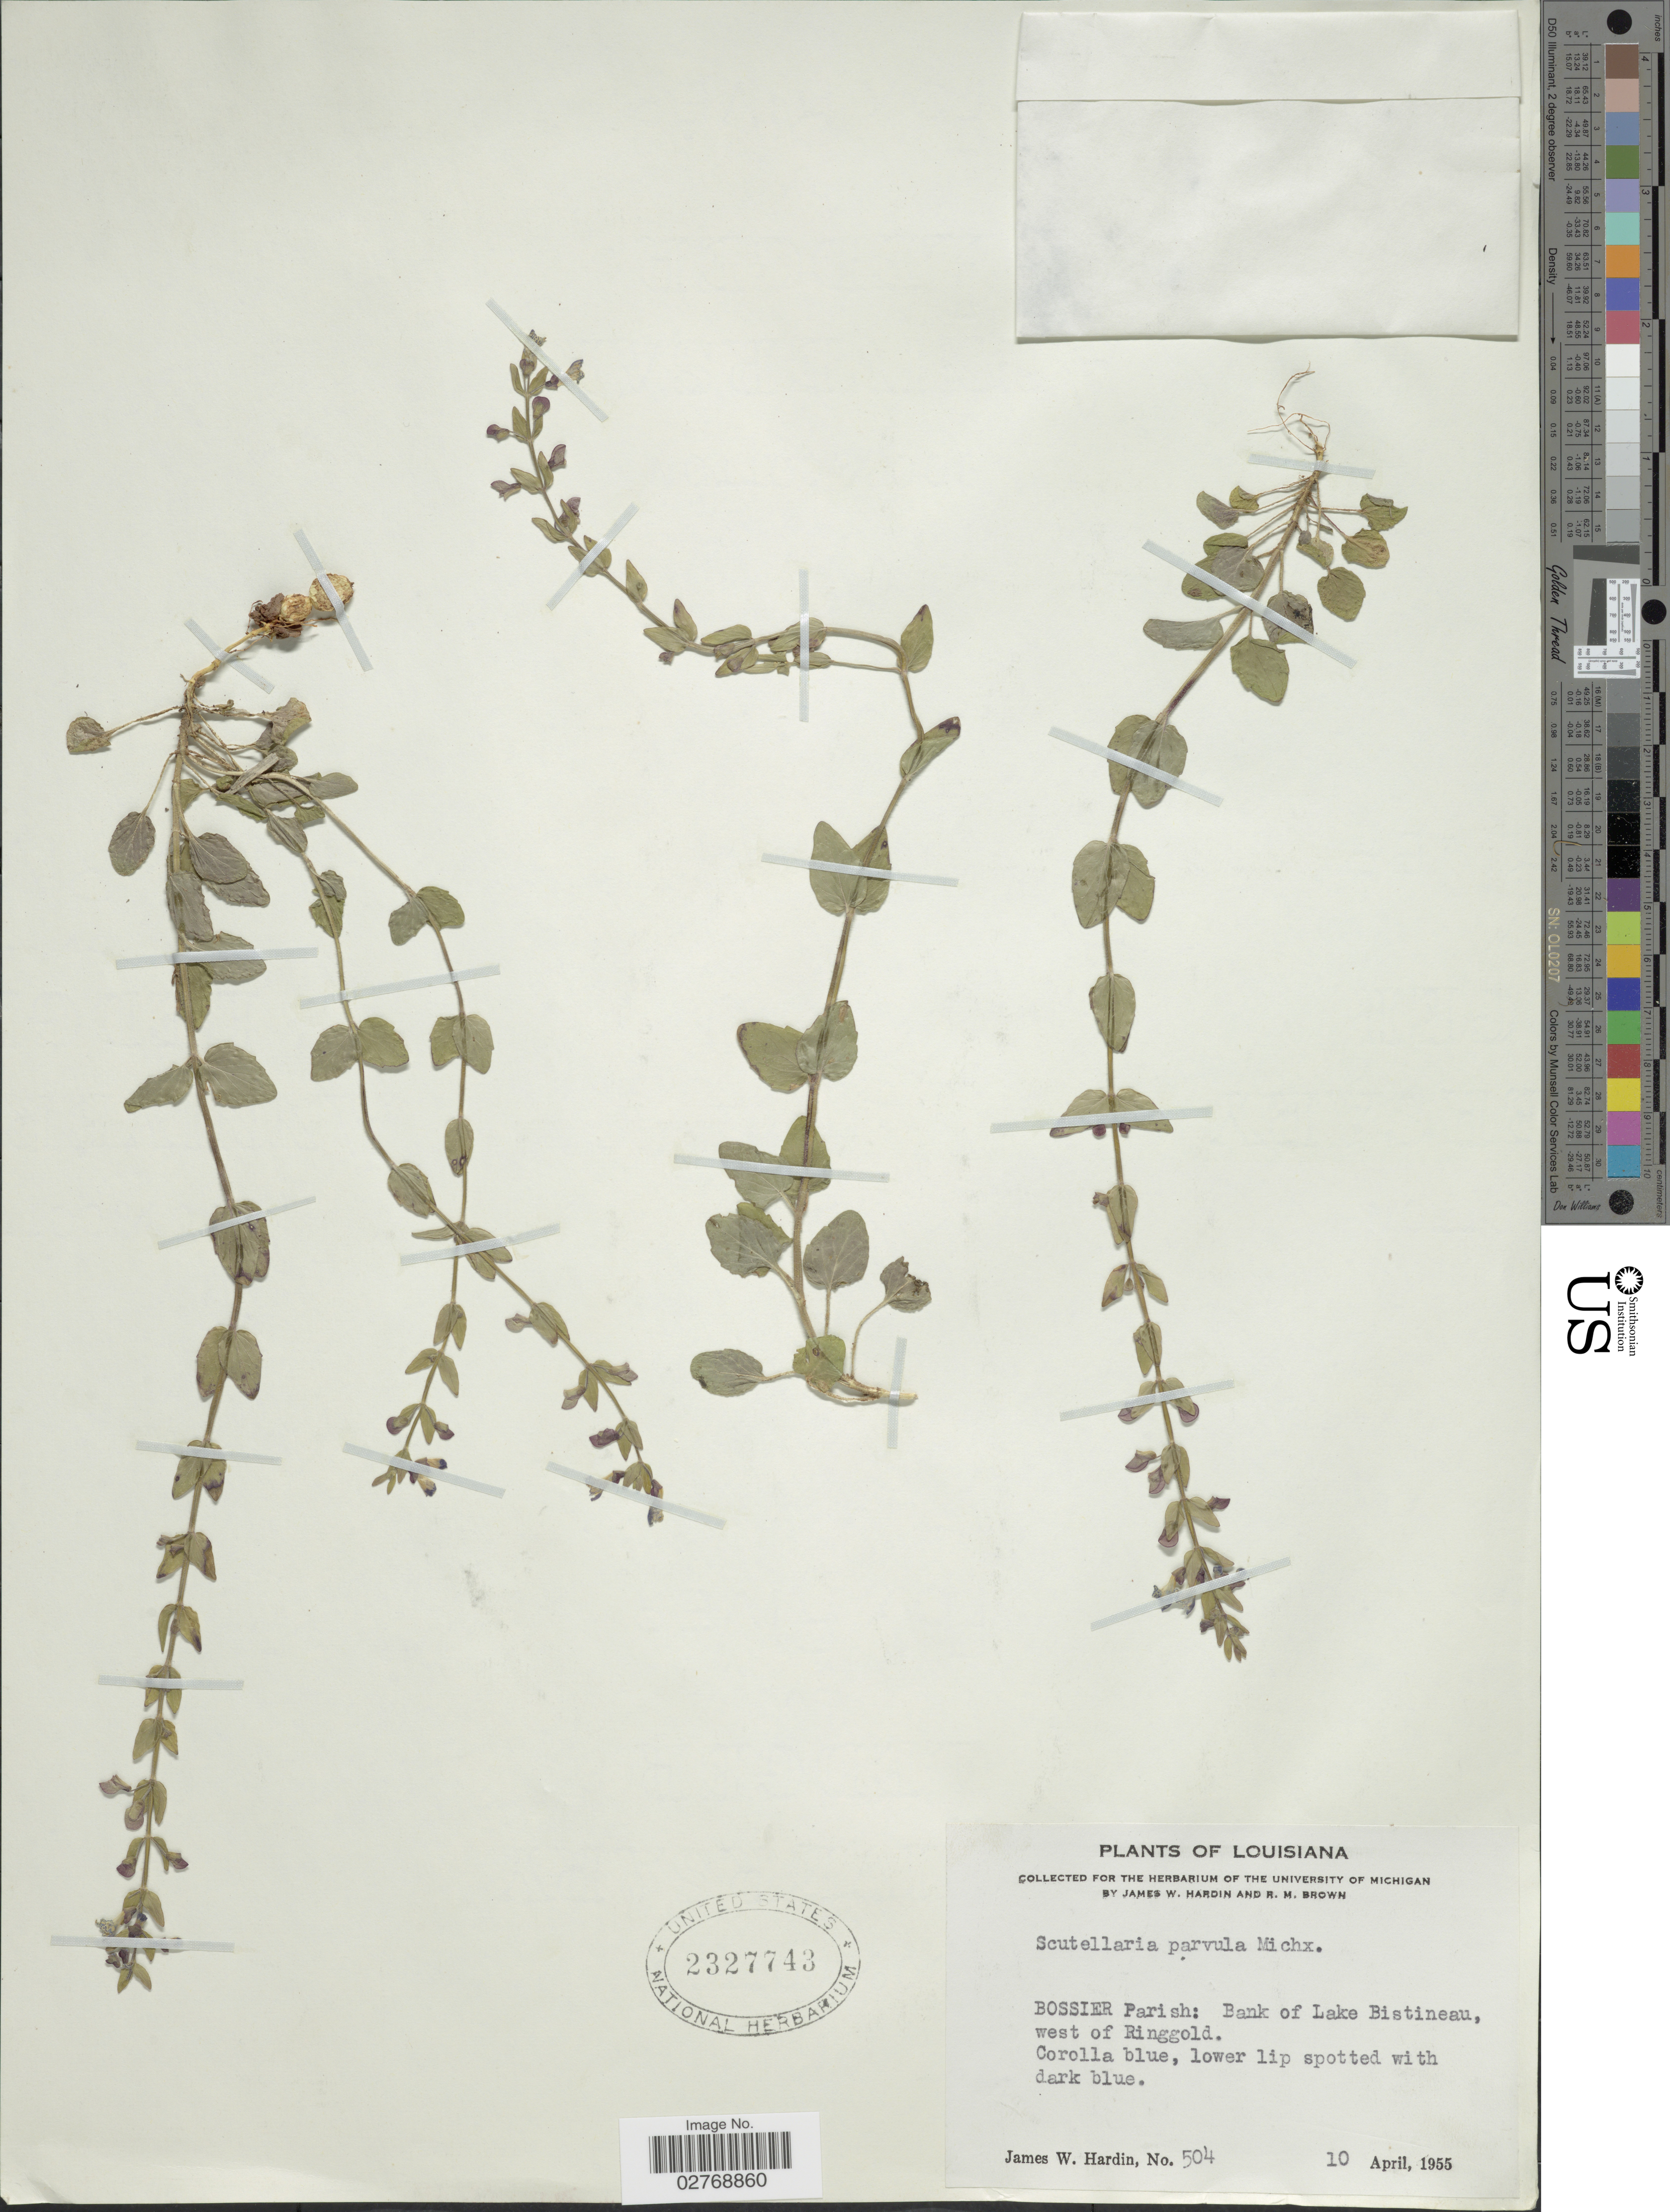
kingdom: Plantae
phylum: Tracheophyta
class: Magnoliopsida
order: Lamiales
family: Lamiaceae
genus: Scutellaria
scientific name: Scutellaria parvula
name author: Michx.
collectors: J. W. Hardin & R. M. Brown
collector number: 504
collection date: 1955-04-10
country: United States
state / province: Louisiana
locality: Bossier Parish: Bank of Lake Bistineau, west of Ringgold.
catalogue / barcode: US 2327743